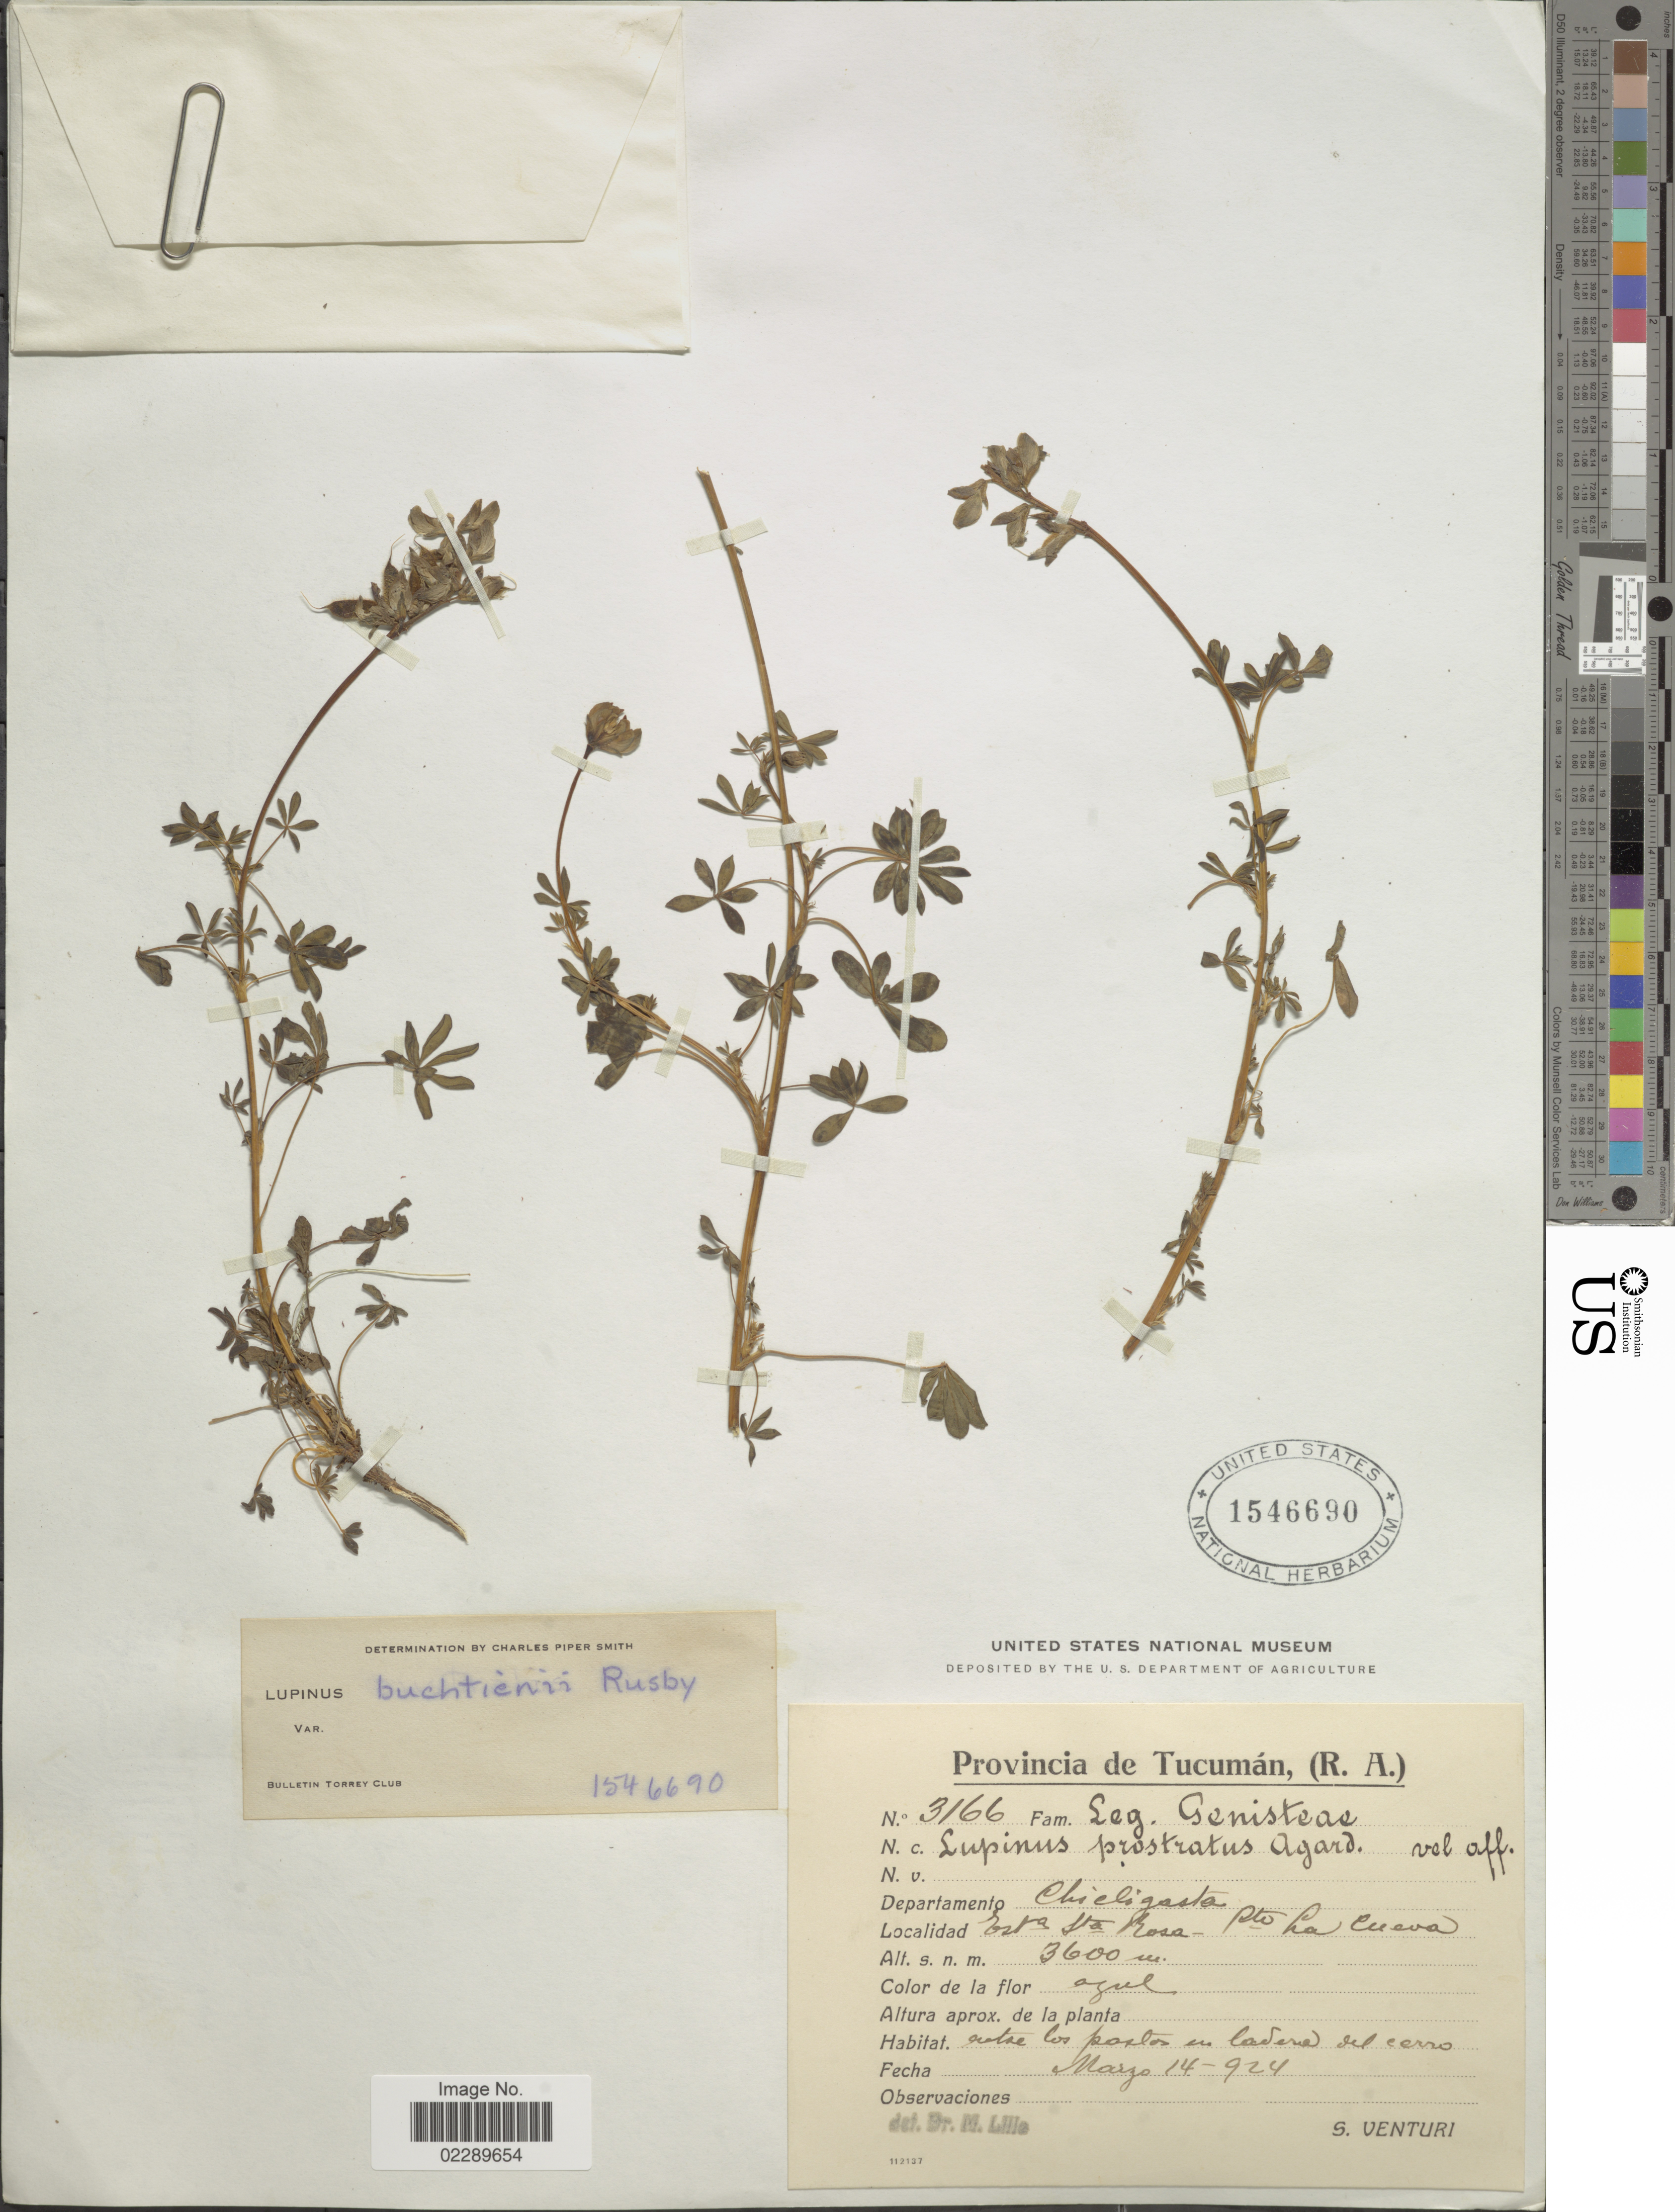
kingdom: Plantae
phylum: Tracheophyta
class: Magnoliopsida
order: Fabales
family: Fabaceae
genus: Lupinus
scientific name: Lupinus buchtienii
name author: Rusby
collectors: S. Venturi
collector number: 3166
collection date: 1924-03-14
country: Argentina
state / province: Tucuman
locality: Provincia de Tucumán, (R.A.). Departamento Chicligasta. Esta Sta Rosa, Pto La Cueva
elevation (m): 3600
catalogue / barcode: US 1546690